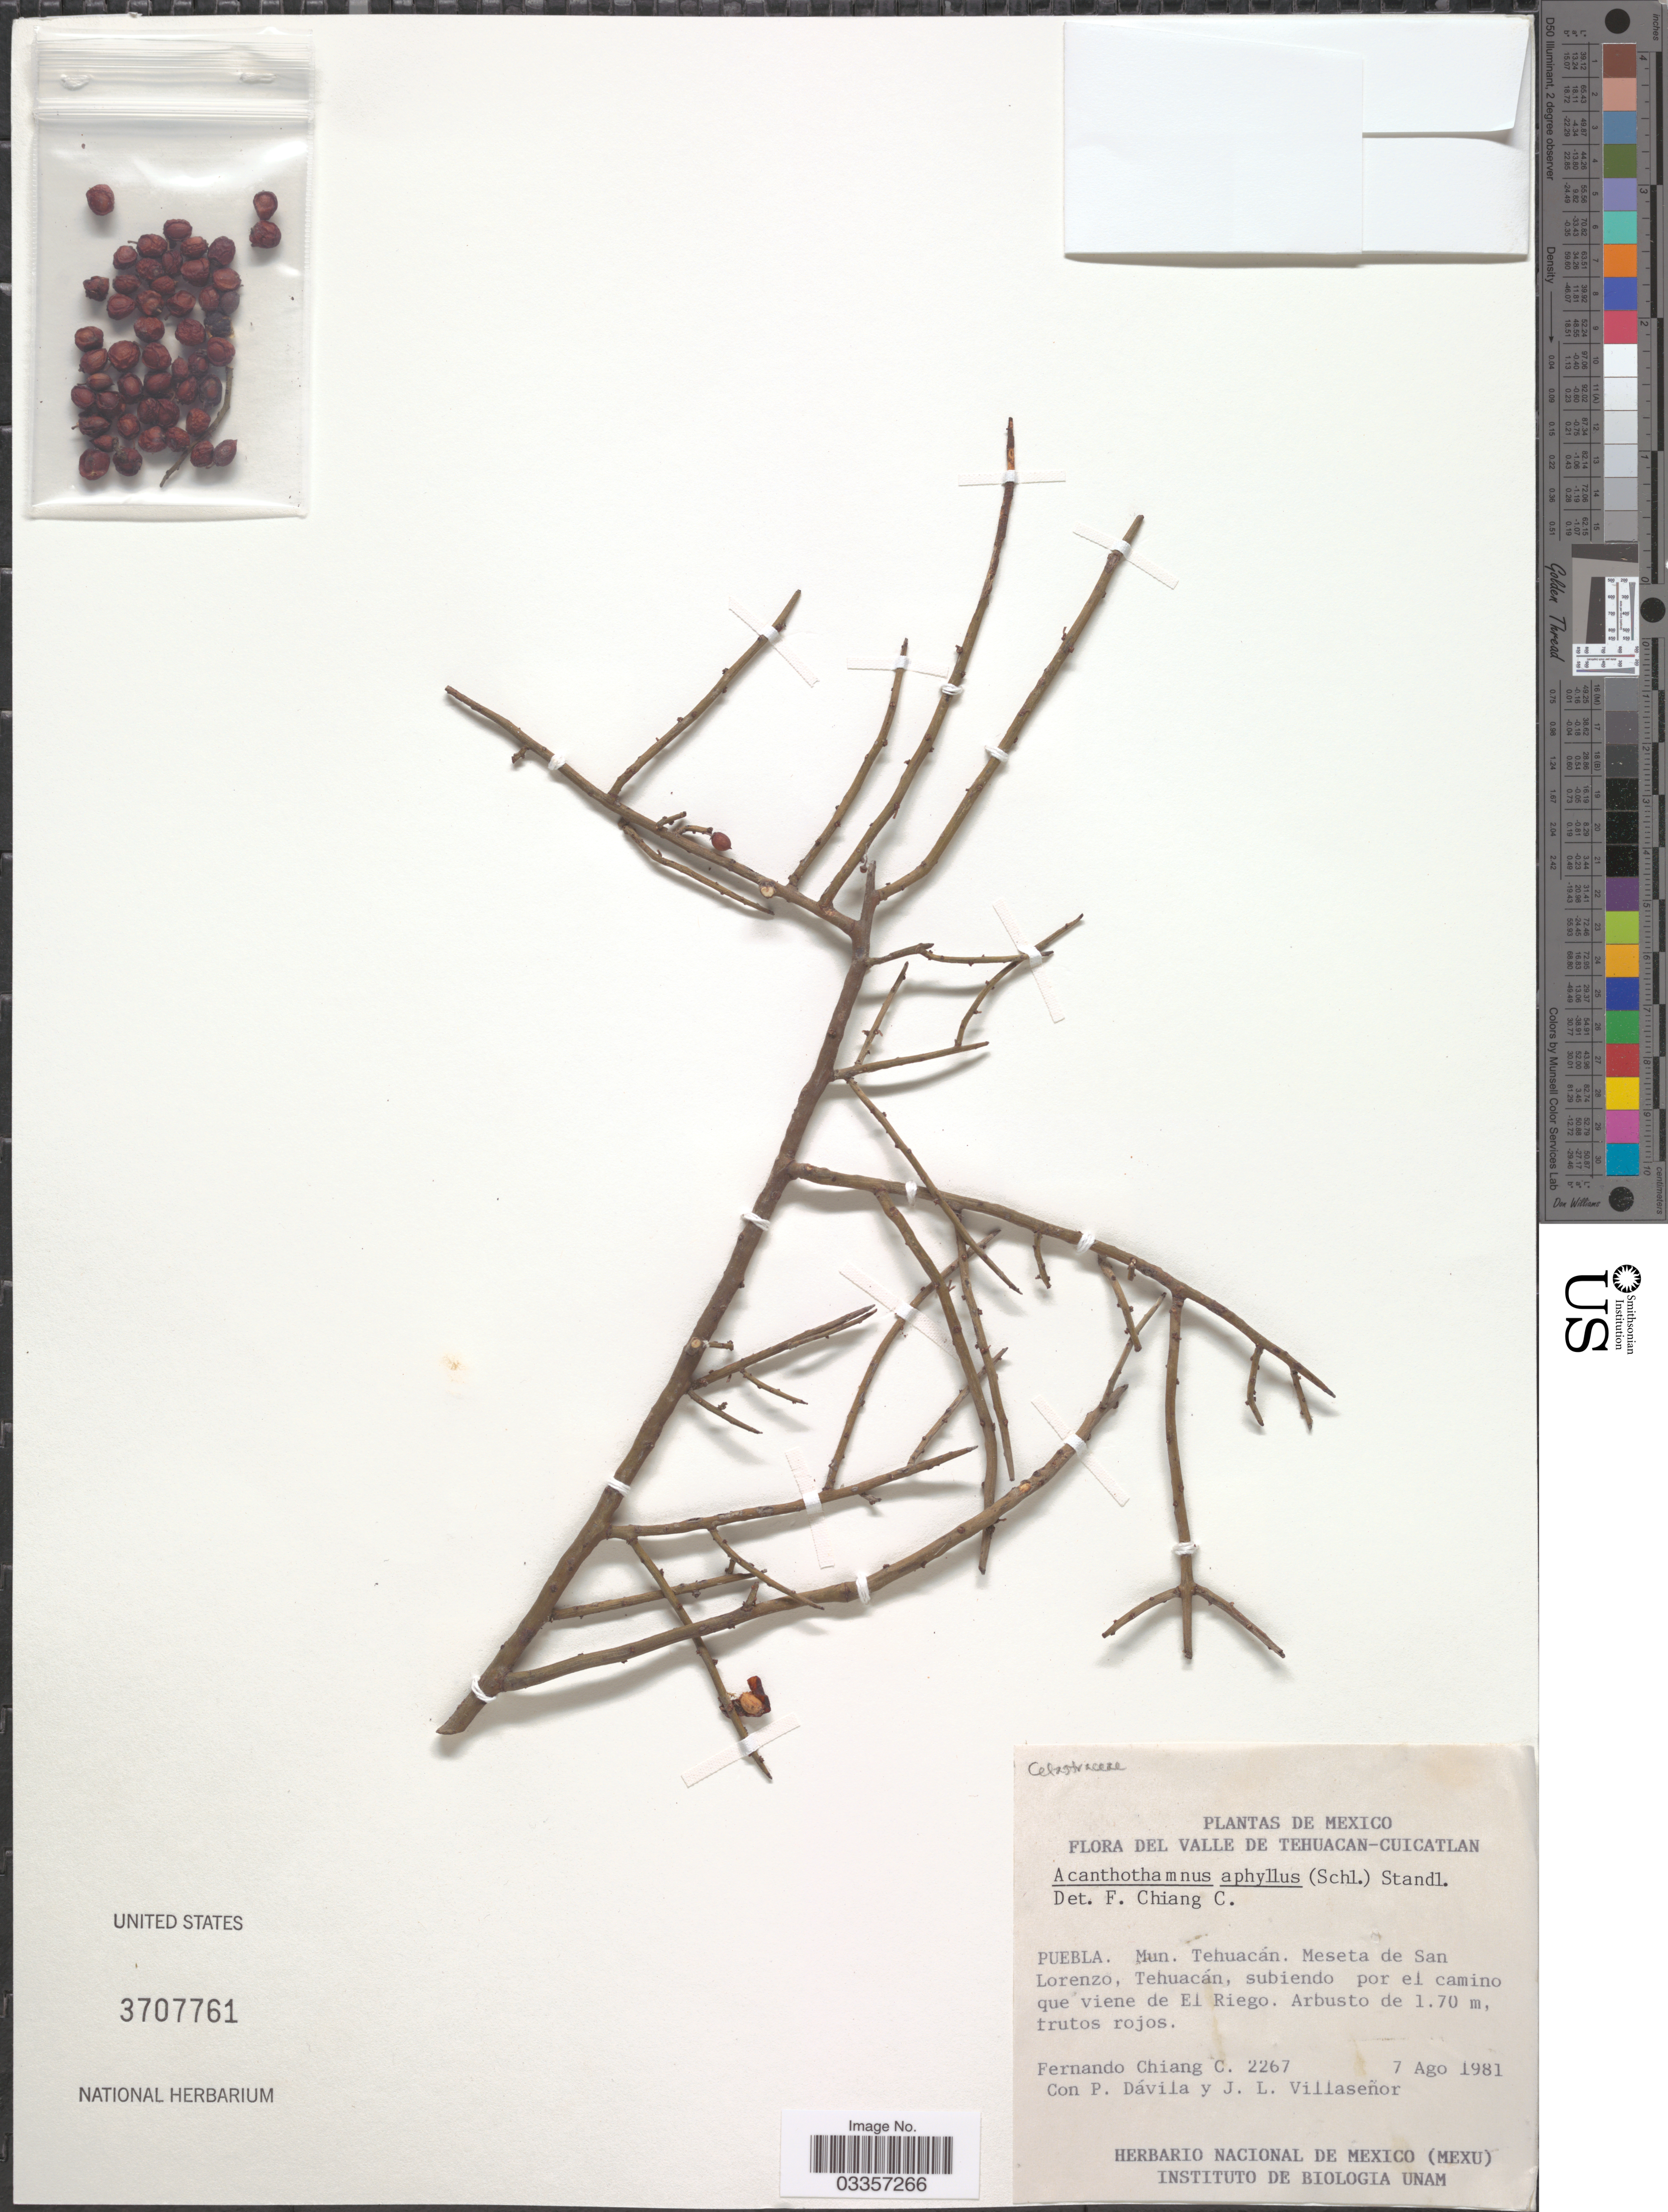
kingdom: Plantae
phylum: Tracheophyta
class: Magnoliopsida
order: Celastrales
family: Celastraceae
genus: Acanthothamnus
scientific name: Acanthothamnus aphyllus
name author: (Schltdl.) Standl.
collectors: F. Chiang C., P. Dávila & J. Villaseñor R.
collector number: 2267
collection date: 1981-08-07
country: Mexico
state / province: Puebla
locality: Mun. Tehuacán. Meseta de San Lorenzo, Tehuacán, subiendo por el camino que viene de El Riego.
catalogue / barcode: US 3707761